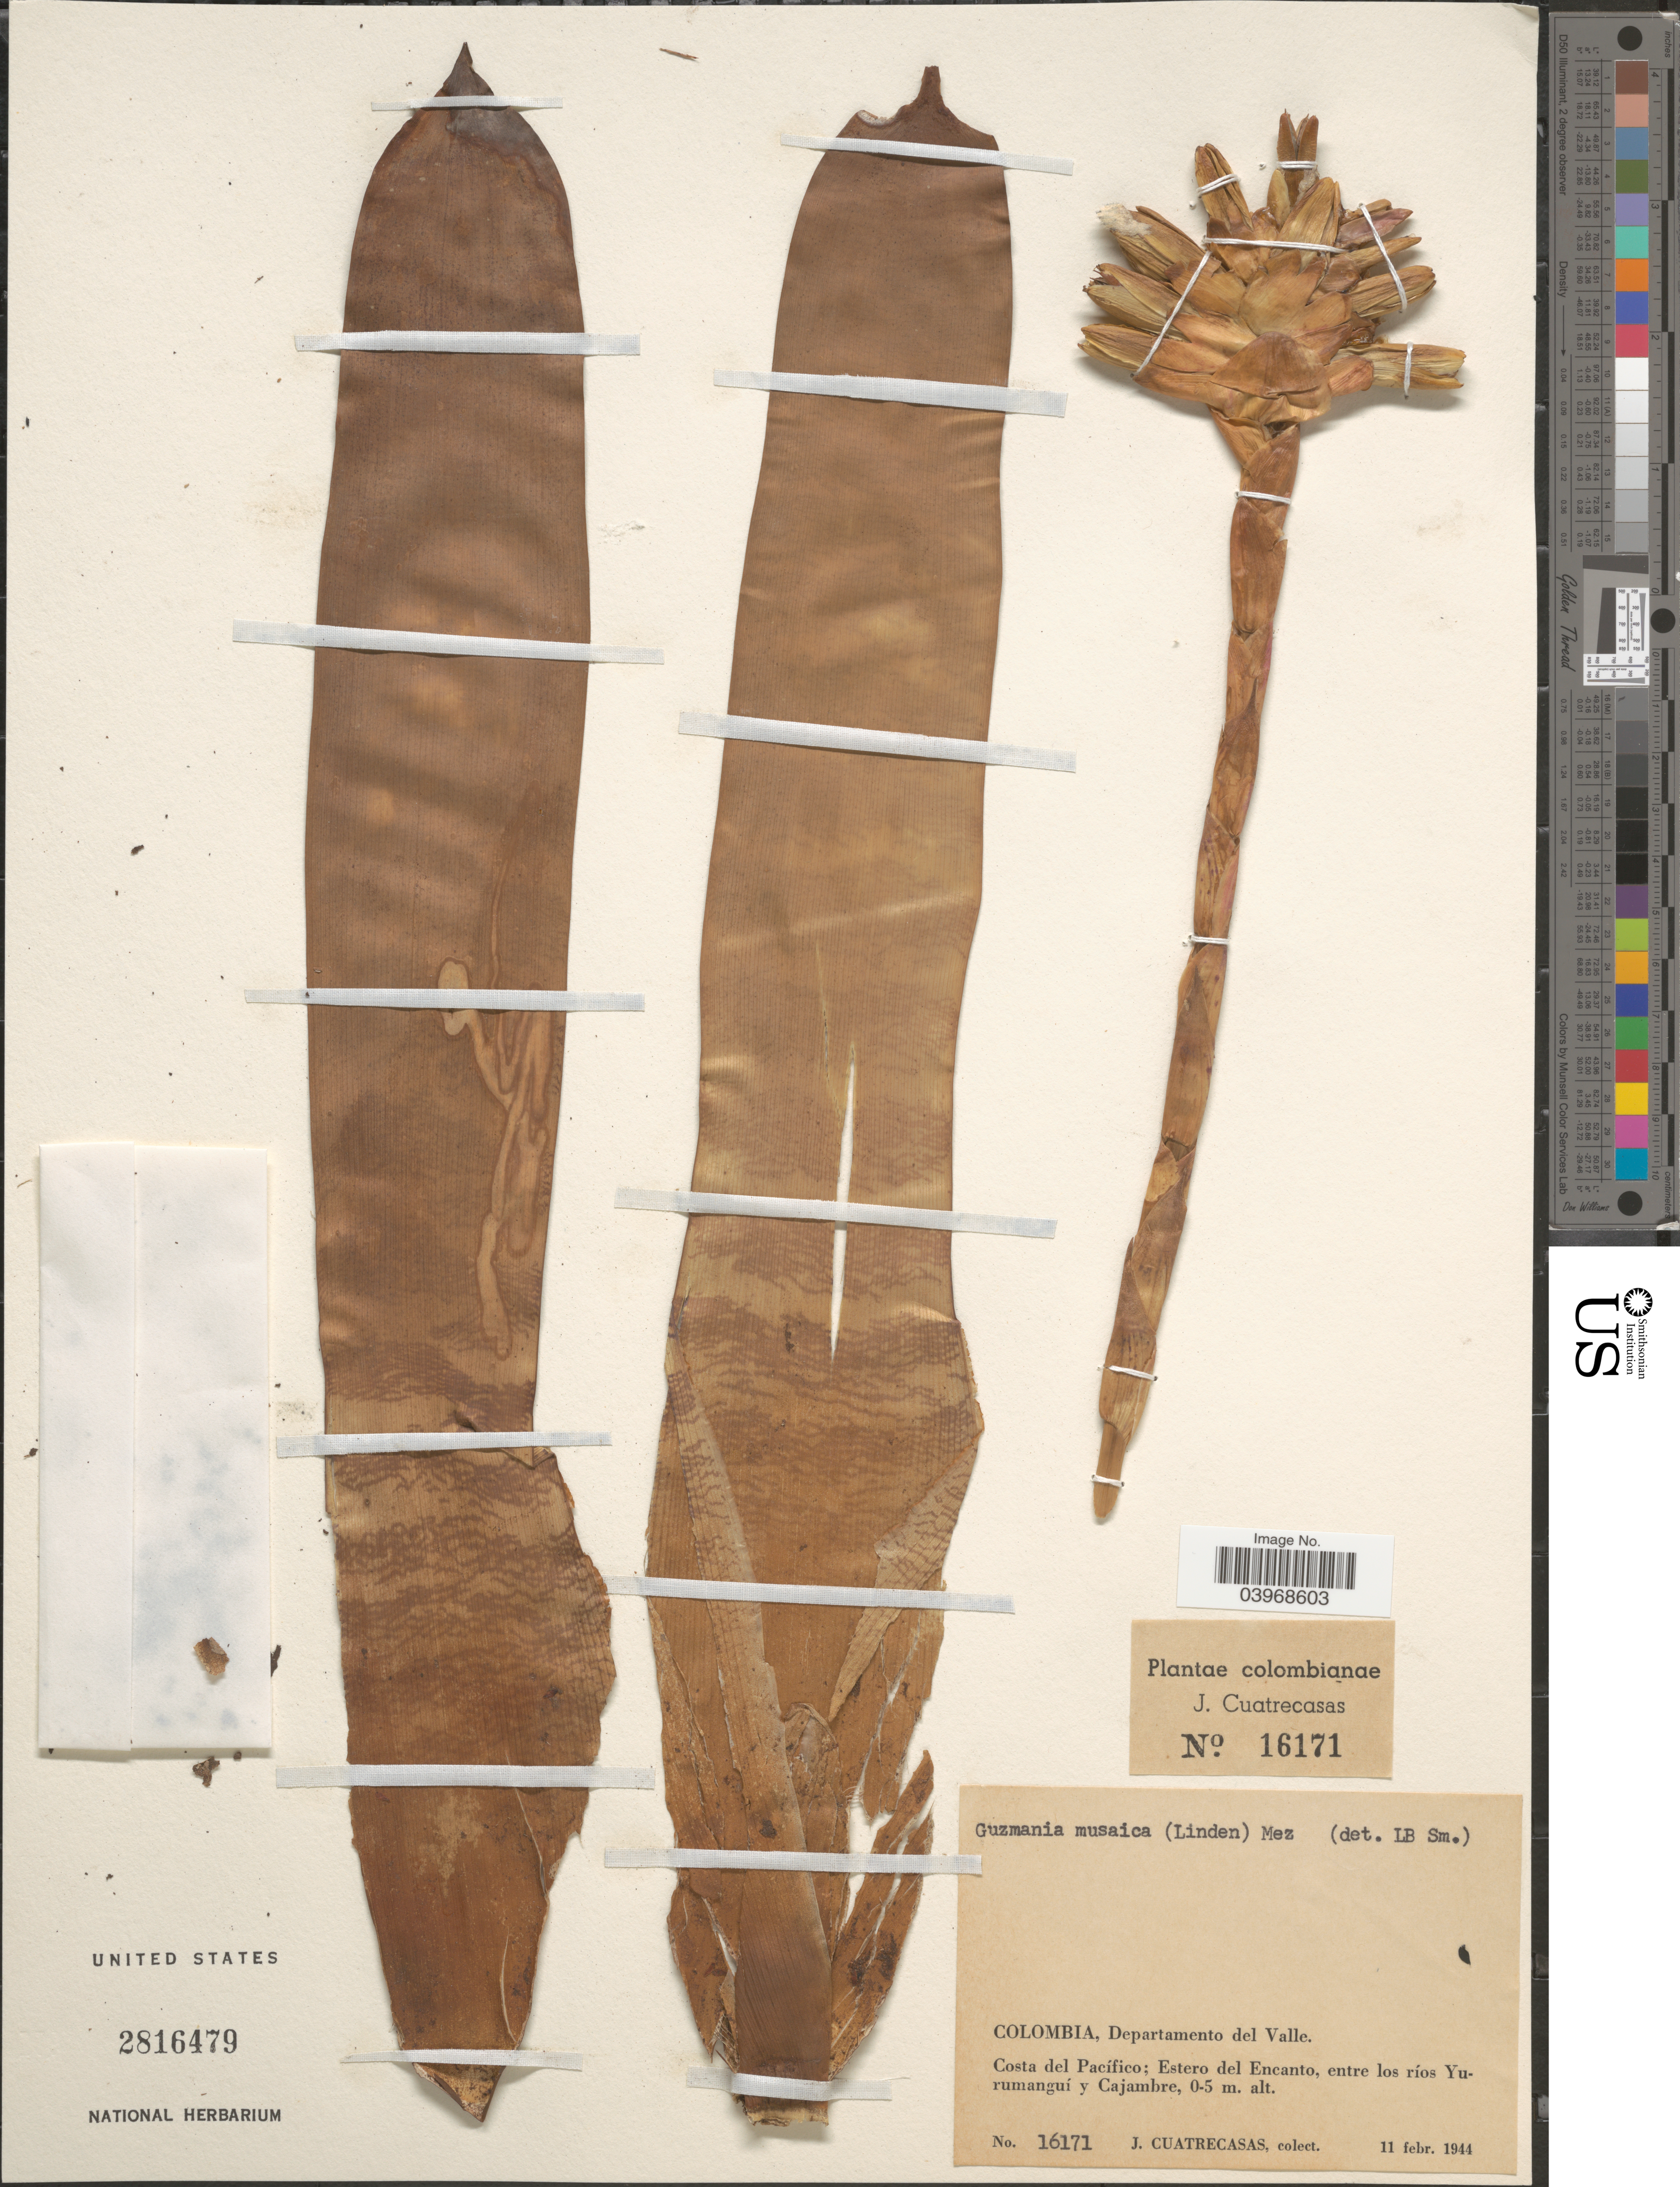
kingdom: Plantae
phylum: Tracheophyta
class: Liliopsida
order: Poales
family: Bromeliaceae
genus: Guzmania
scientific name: Guzmania musaica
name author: (Linden & André) Mez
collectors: J. Cuatrecasas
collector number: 16171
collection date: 1944-02-11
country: Colombia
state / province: Valle del Cauca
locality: Departamento del Valle. Costa del Pacífico; Estero del Encanto, entre los ríos Yurumanguí y Cajambre.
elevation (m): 0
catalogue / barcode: US 2816479